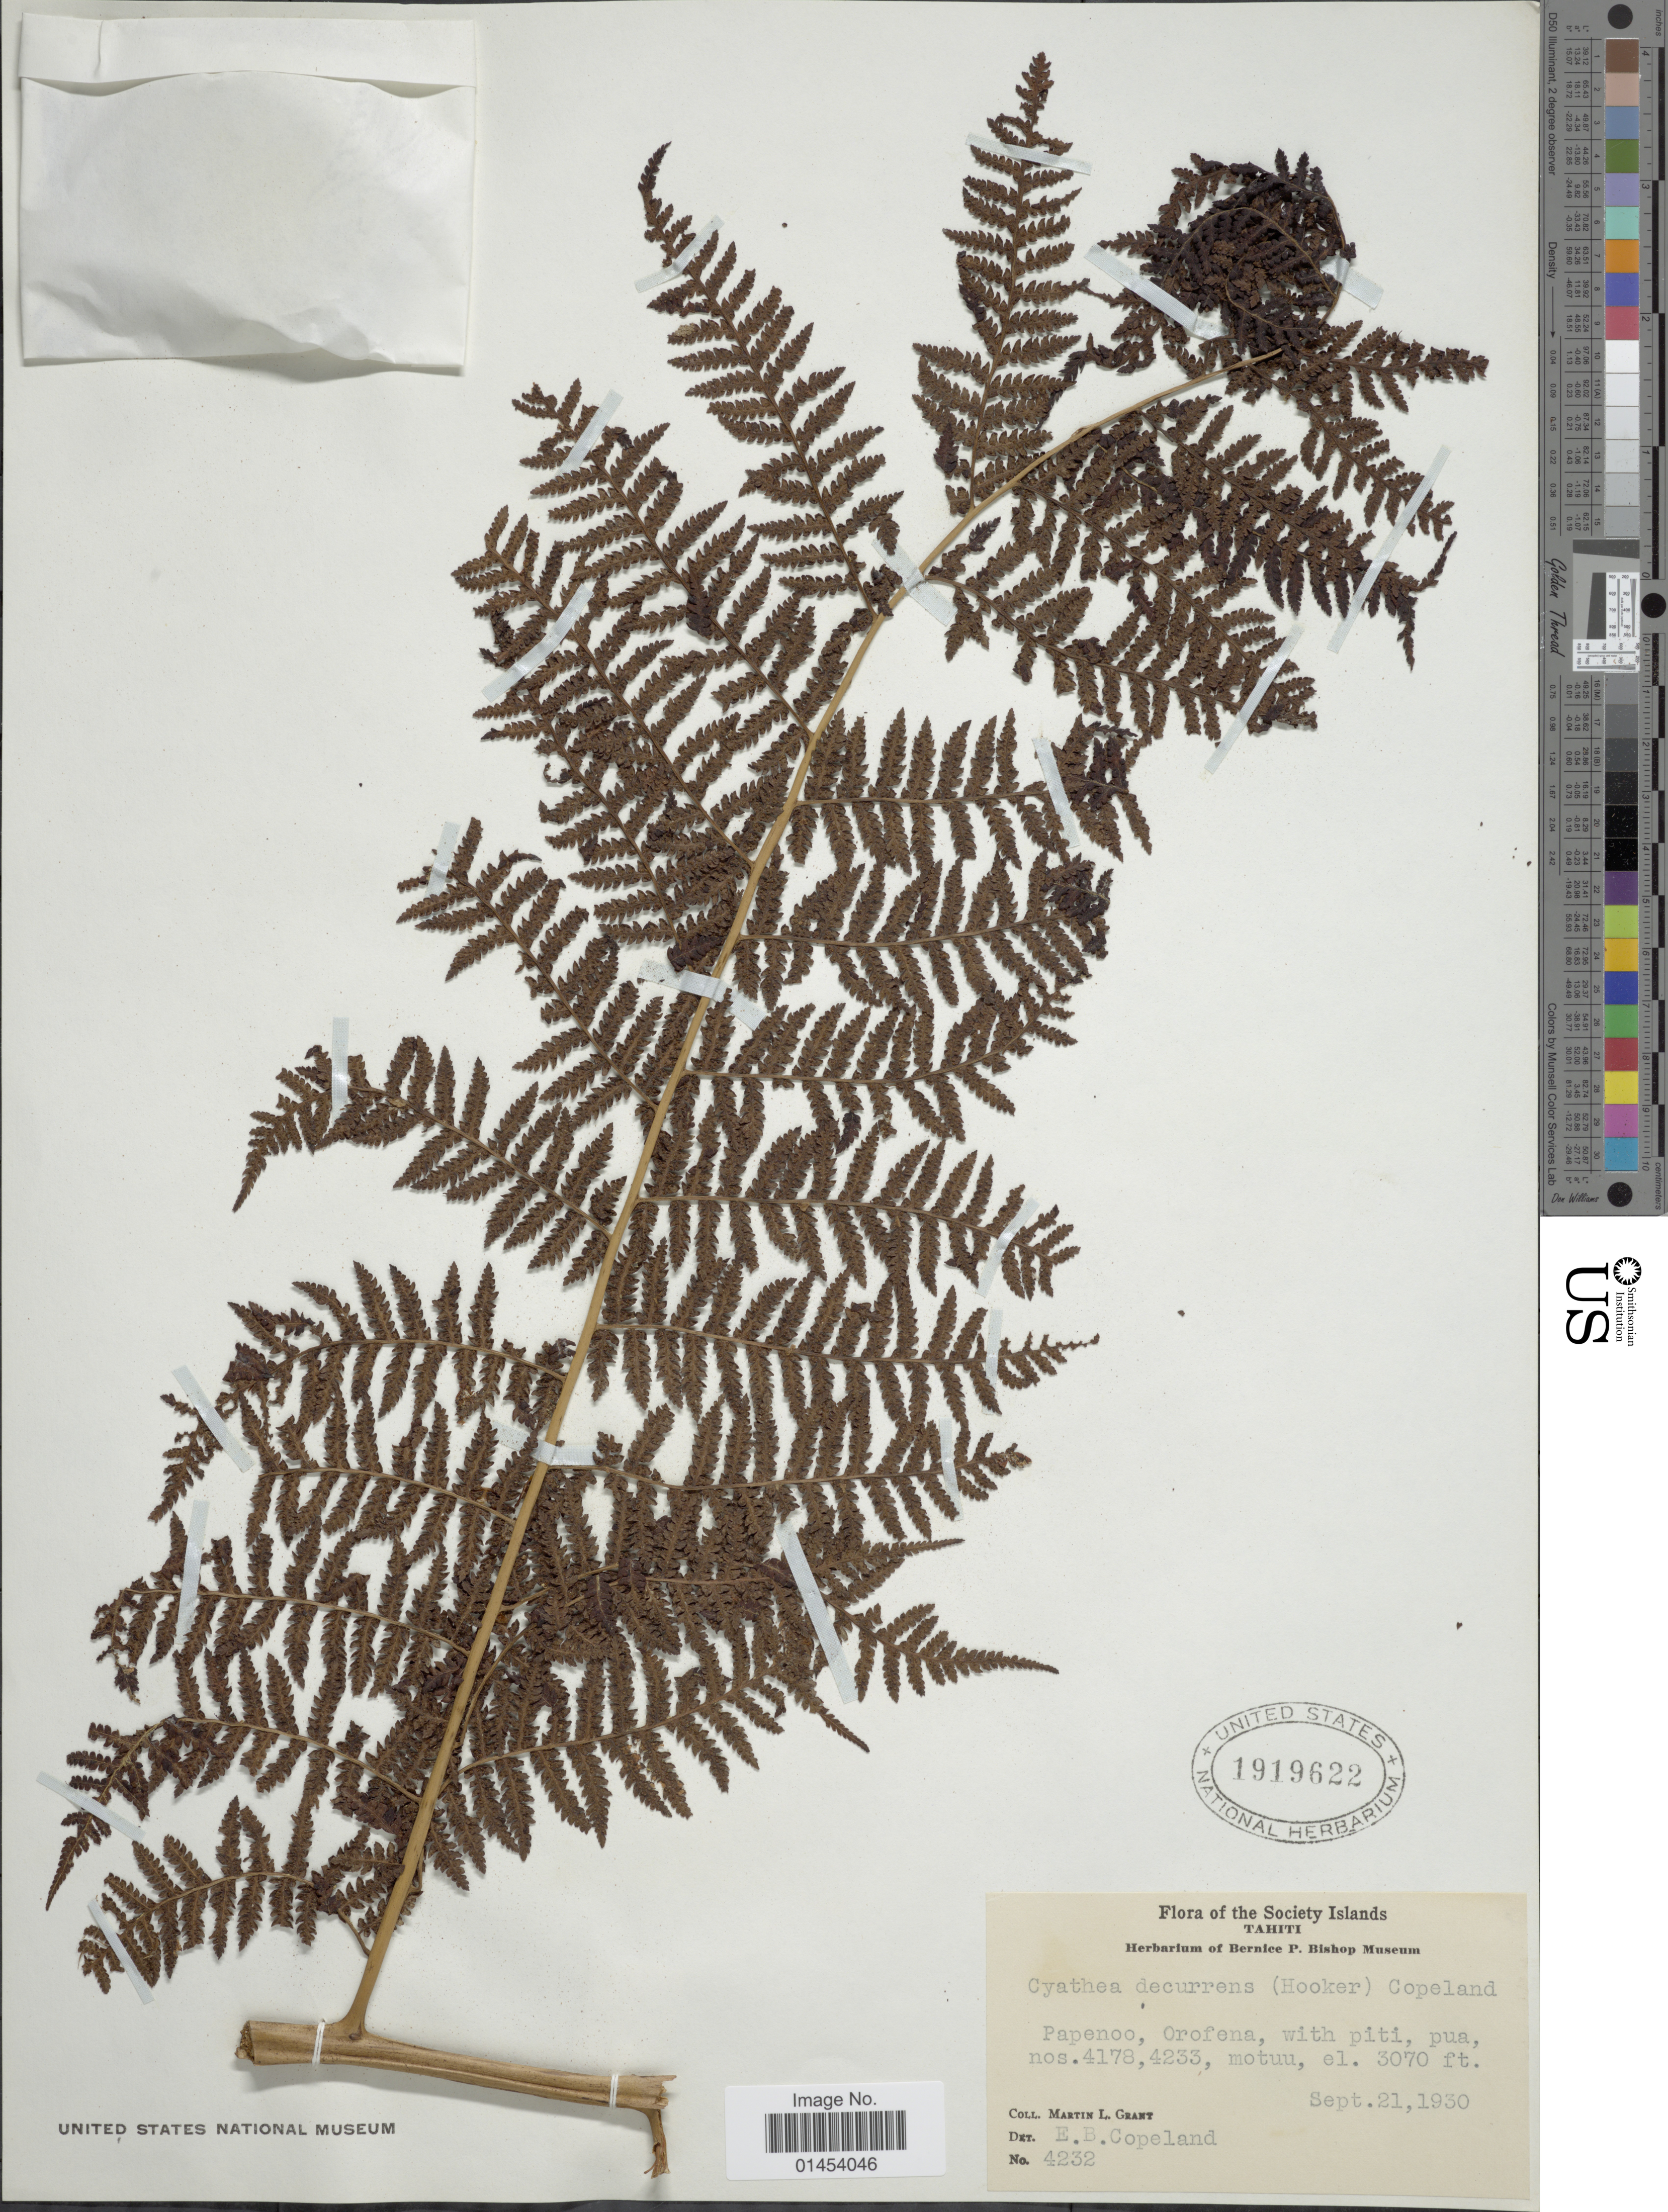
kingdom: Plantae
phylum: Tracheophyta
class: Polypodiopsida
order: Cyatheales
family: Cyatheaceae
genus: Cyathea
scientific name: Cyathea decurrens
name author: (Hook.) Copel.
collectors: M. L. Grant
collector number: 4232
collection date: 1930-09-21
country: French Polynesia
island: Tahiti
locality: Society Islands. Tahiti. Papenoo, Orofena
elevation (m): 936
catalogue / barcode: US 1919622